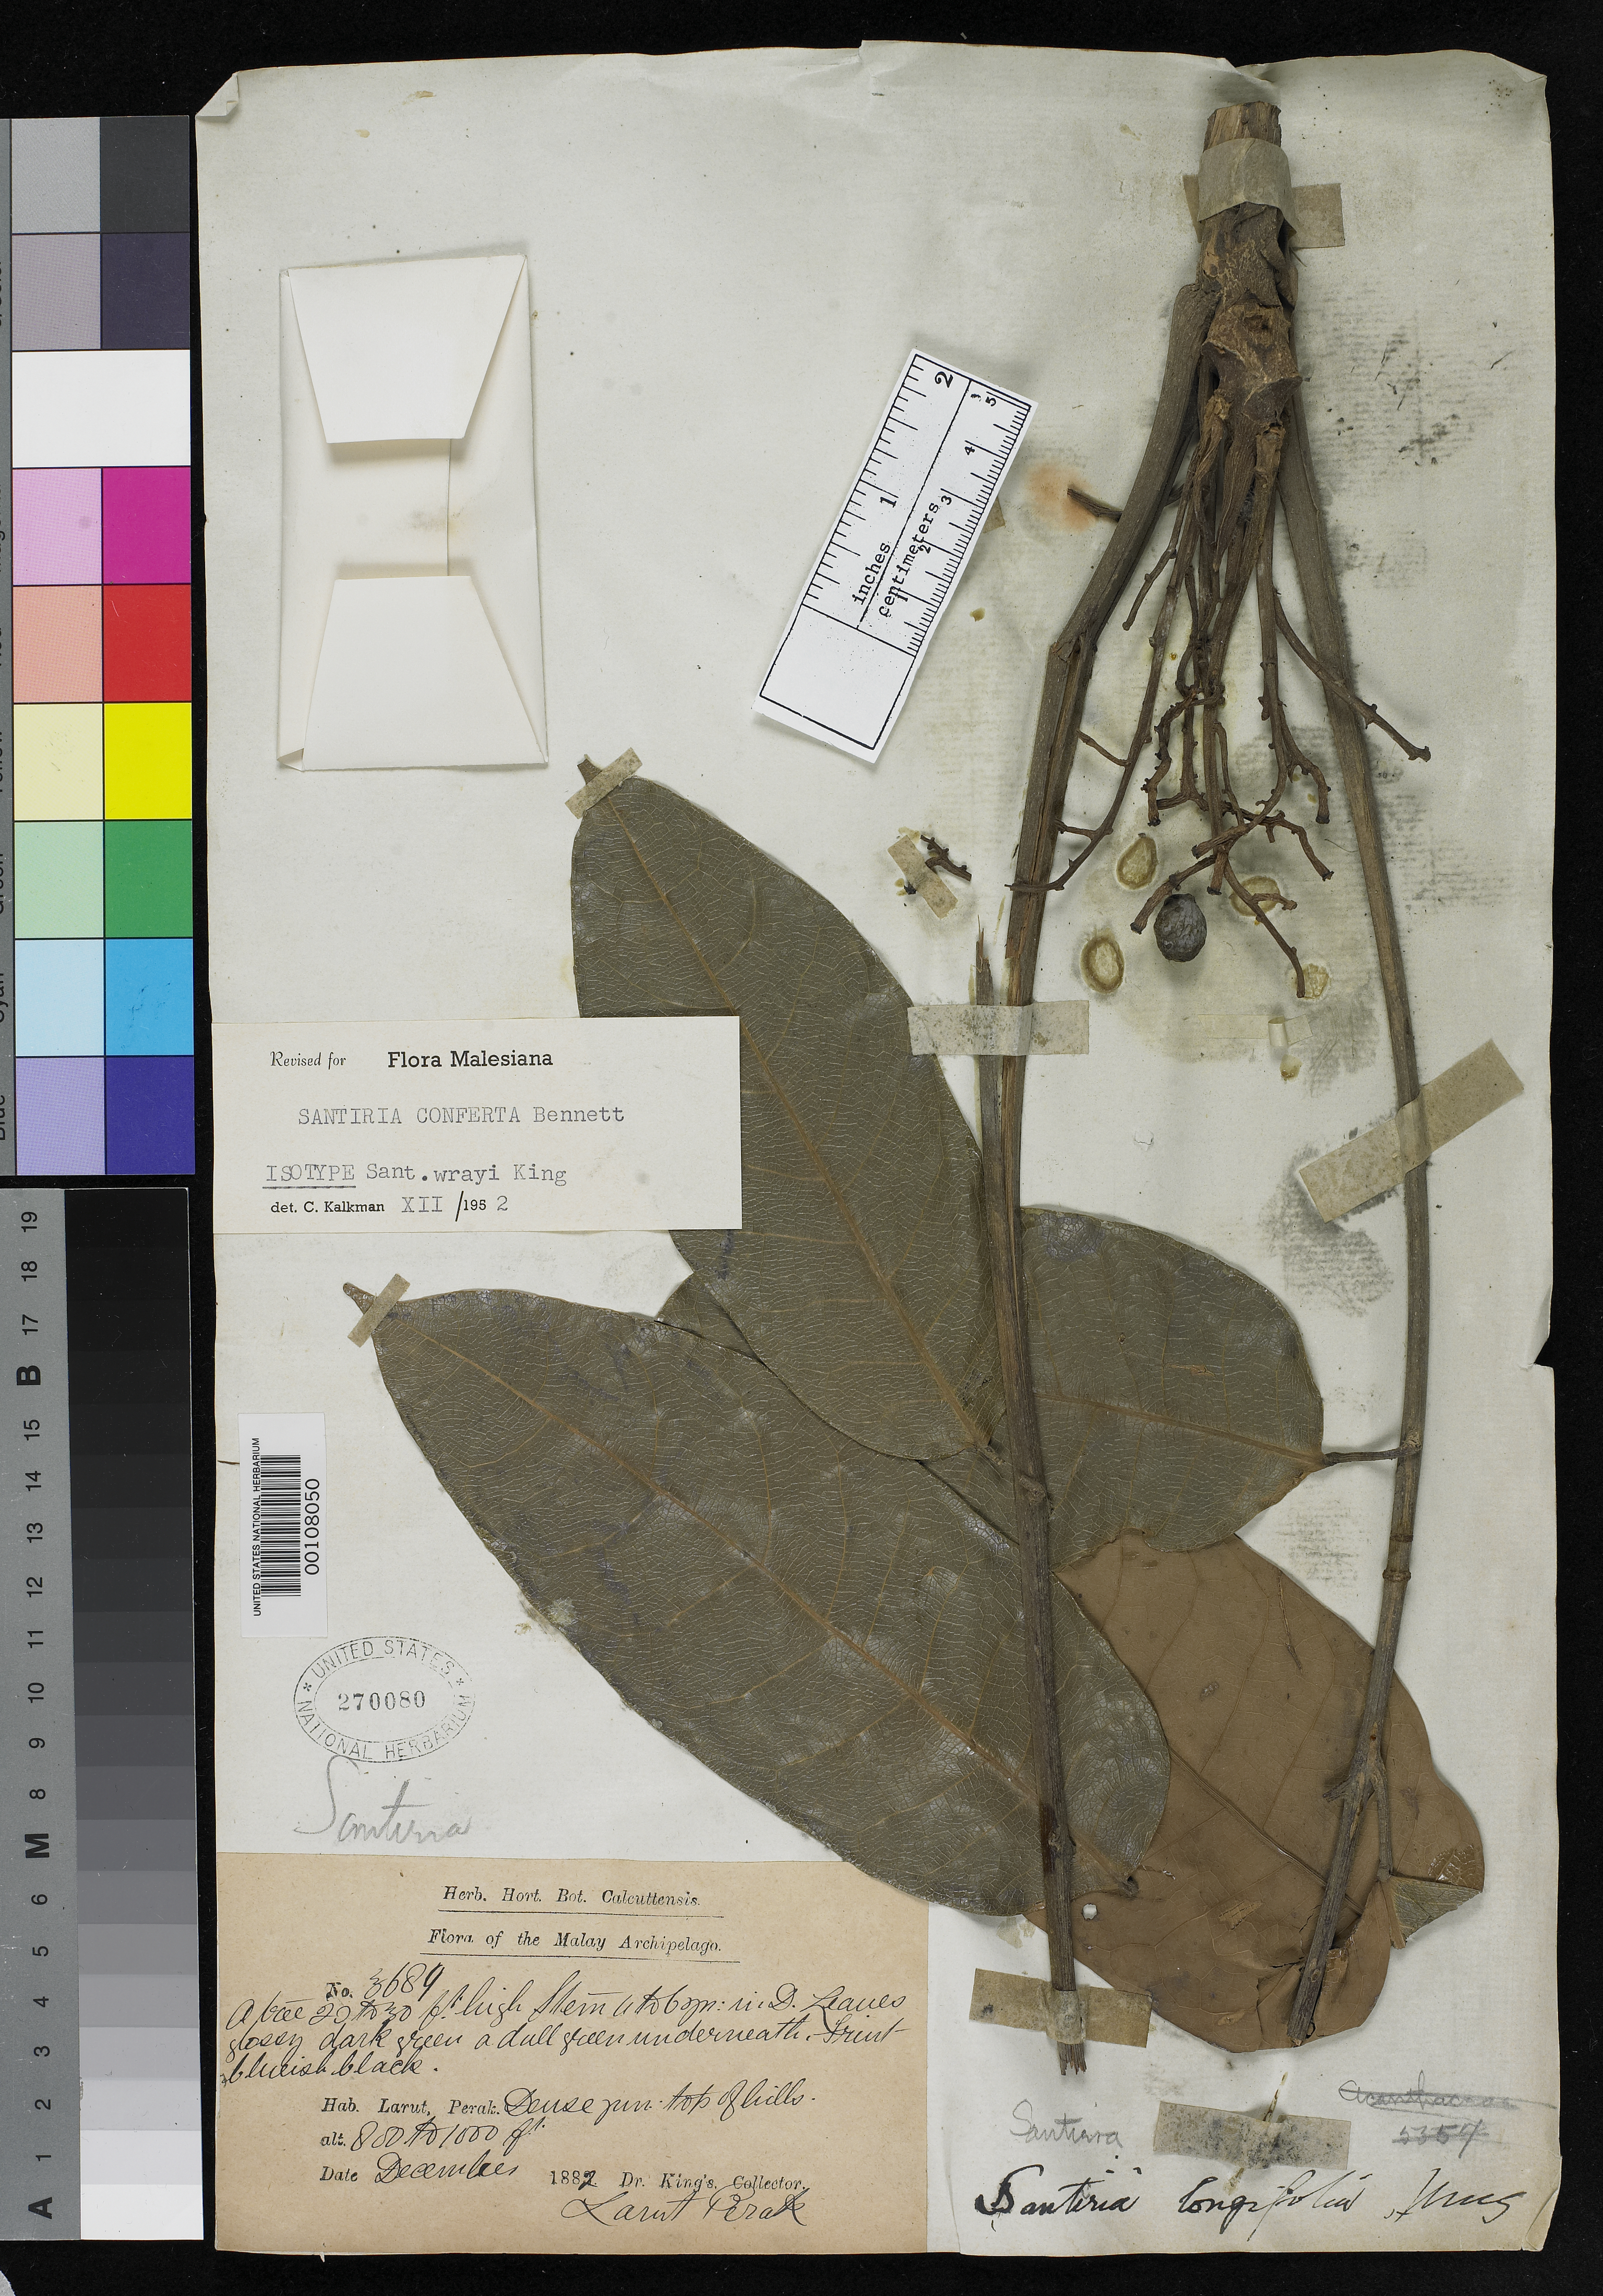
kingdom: Plantae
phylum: Tracheophyta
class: Magnoliopsida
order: Sapindales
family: Burseraceae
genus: Santiria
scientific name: Santiria wrayi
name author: King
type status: Syntype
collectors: H. Kunstler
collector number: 3689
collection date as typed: Dec 1882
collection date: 1882-12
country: Malaysia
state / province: Perak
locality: Larut. [Malay Peninsula]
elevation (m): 2438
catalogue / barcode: US 270080